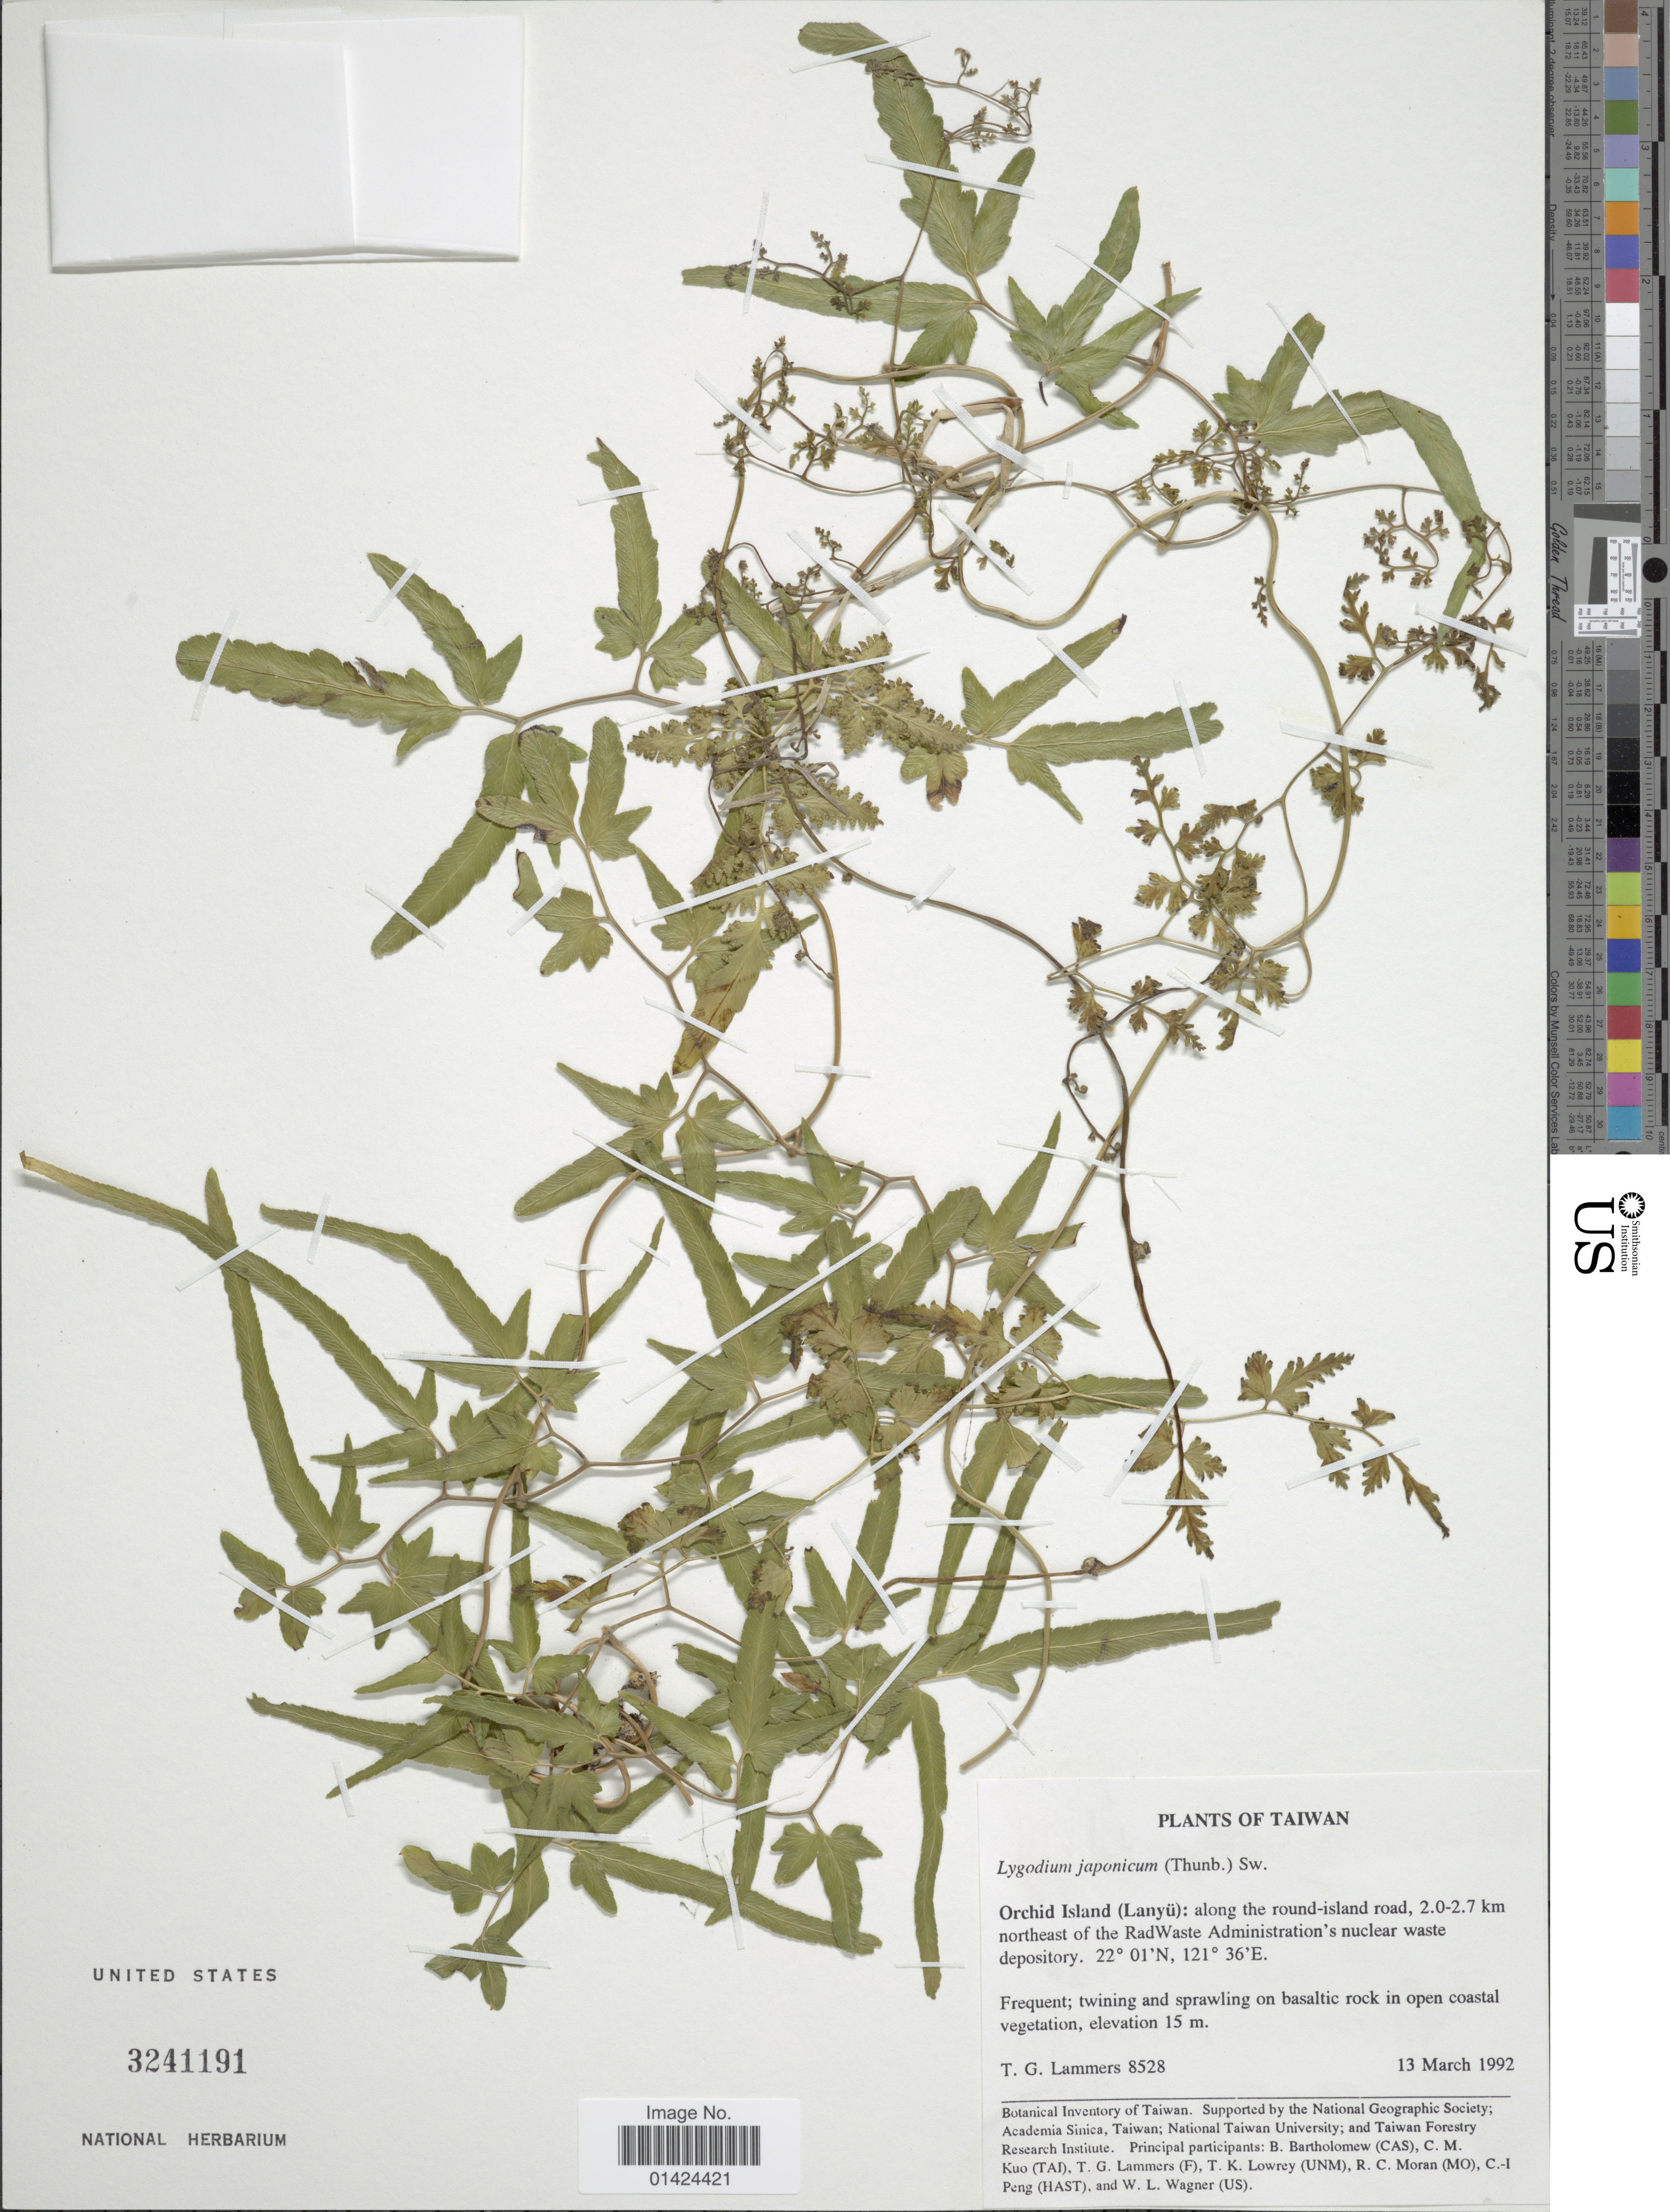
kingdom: Plantae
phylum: Tracheophyta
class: Polypodiopsida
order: Schizaeales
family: Lygodiaceae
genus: Lygodium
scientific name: Lygodium japonicum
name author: (Thunb.) Sw.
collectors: T. Lammers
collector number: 8528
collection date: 1992-03-13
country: Taiwan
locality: Orchid Island (Lanyü): along the round-island road, 2.0-2.7 km northeast of the RadWaste Administration's nuclear waste depository.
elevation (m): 15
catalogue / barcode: US 3241191